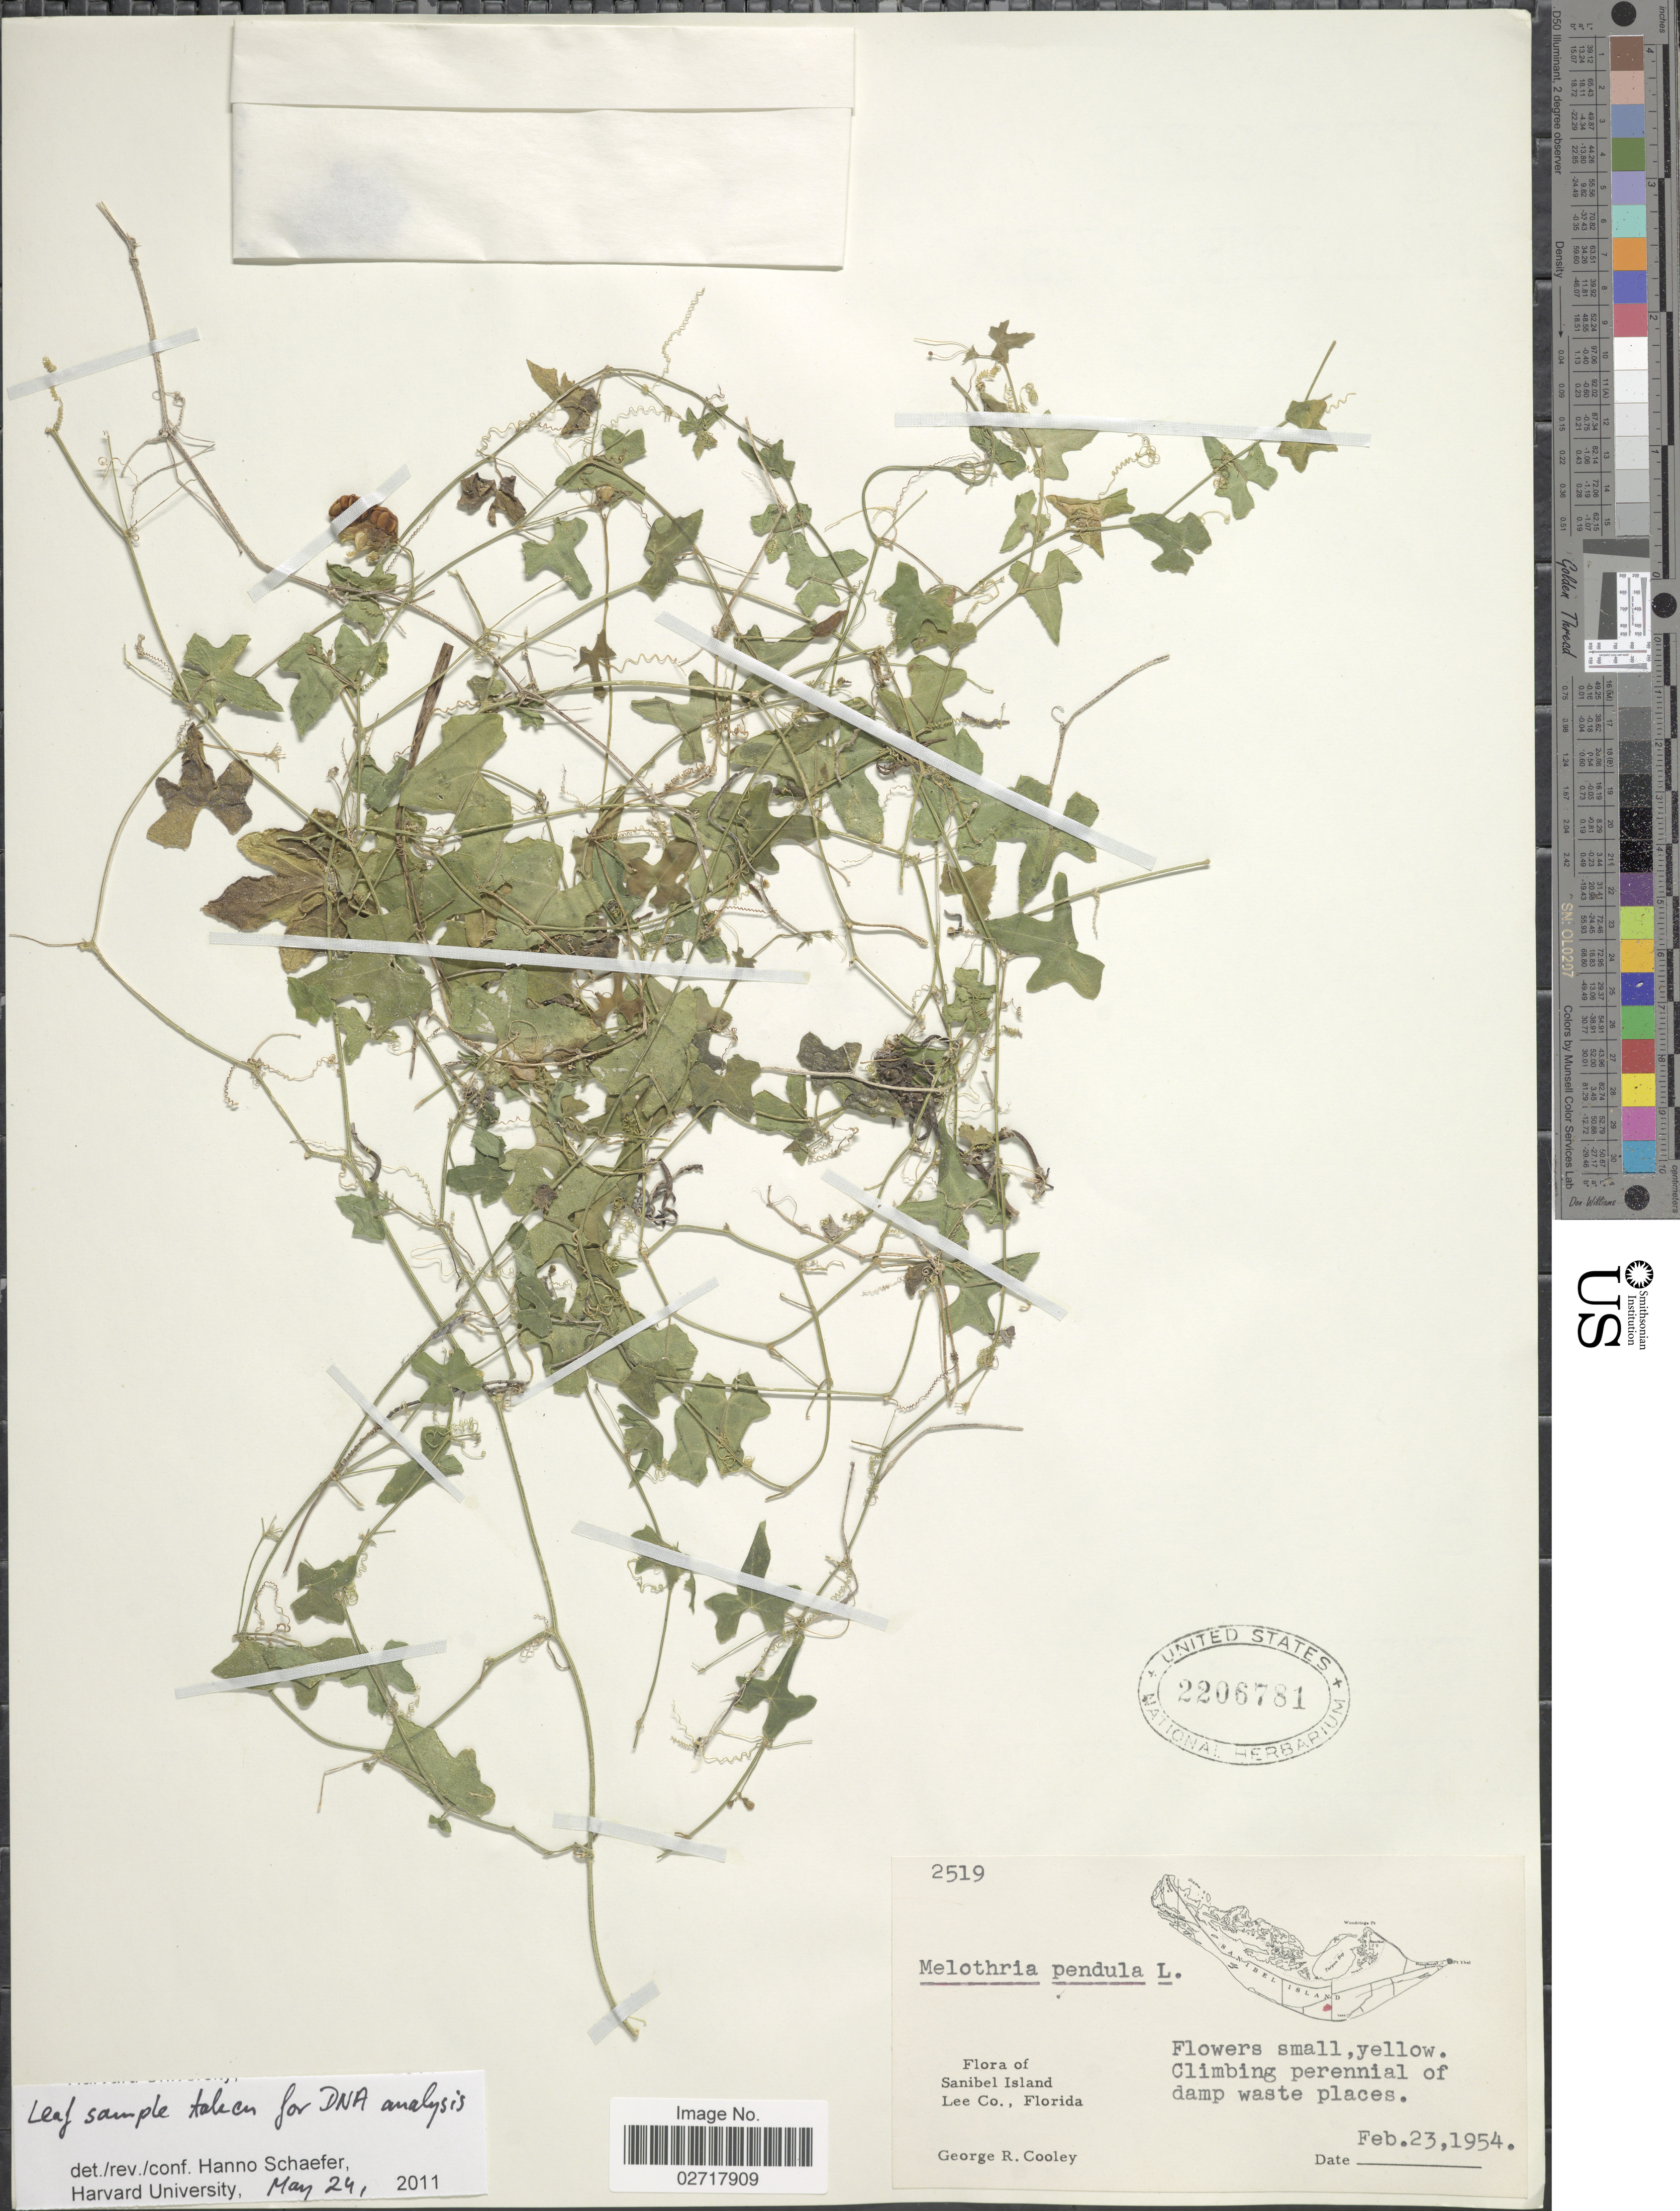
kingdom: Plantae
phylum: Tracheophyta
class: Magnoliopsida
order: Cucurbitales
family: Cucurbitaceae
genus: Melothria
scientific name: Melothria pendula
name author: L.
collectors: G. R. Cooley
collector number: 2519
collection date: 1954-02-23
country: United States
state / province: Florida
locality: Sanibel Island. Lee Co.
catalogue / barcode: US 2206781